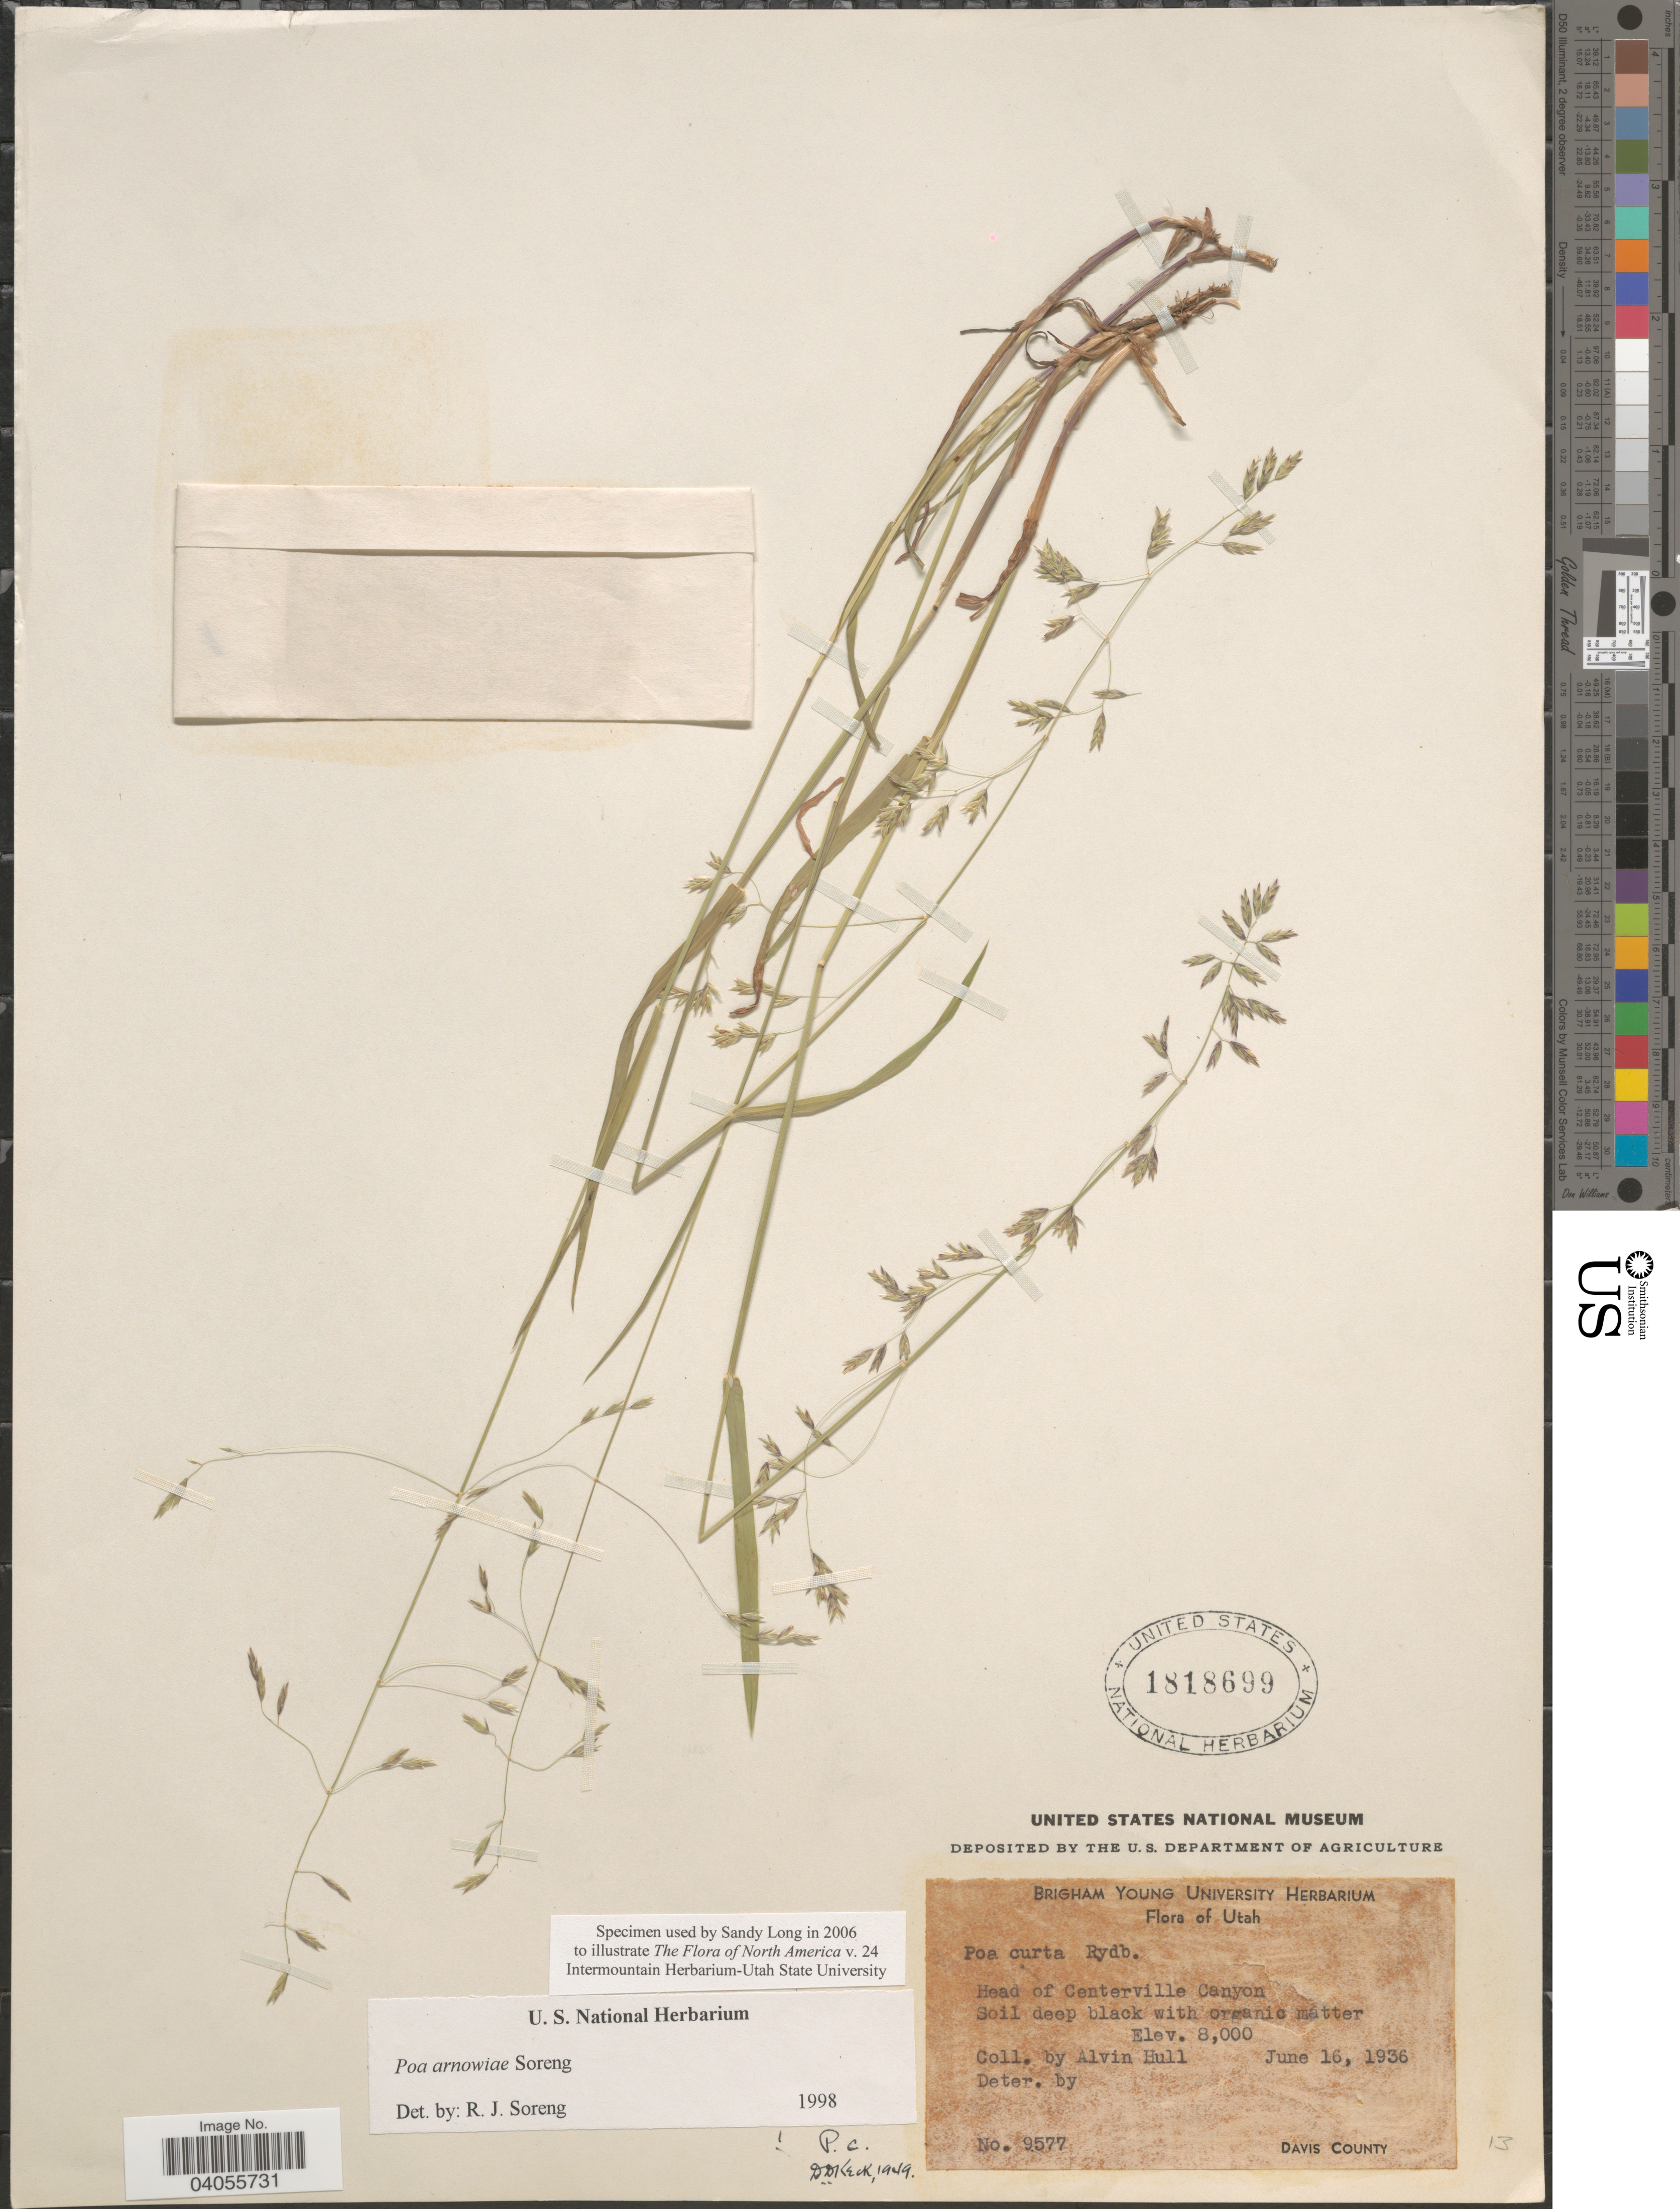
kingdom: Plantae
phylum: Tracheophyta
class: Liliopsida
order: Poales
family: Poaceae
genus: Poa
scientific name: Poa arnowiae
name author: Soreng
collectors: A. Hull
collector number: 9577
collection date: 1936-06-16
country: United States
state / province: Utah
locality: Head of Centerville Canyon. Soil deep black with organic matter.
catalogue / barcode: US 1818699